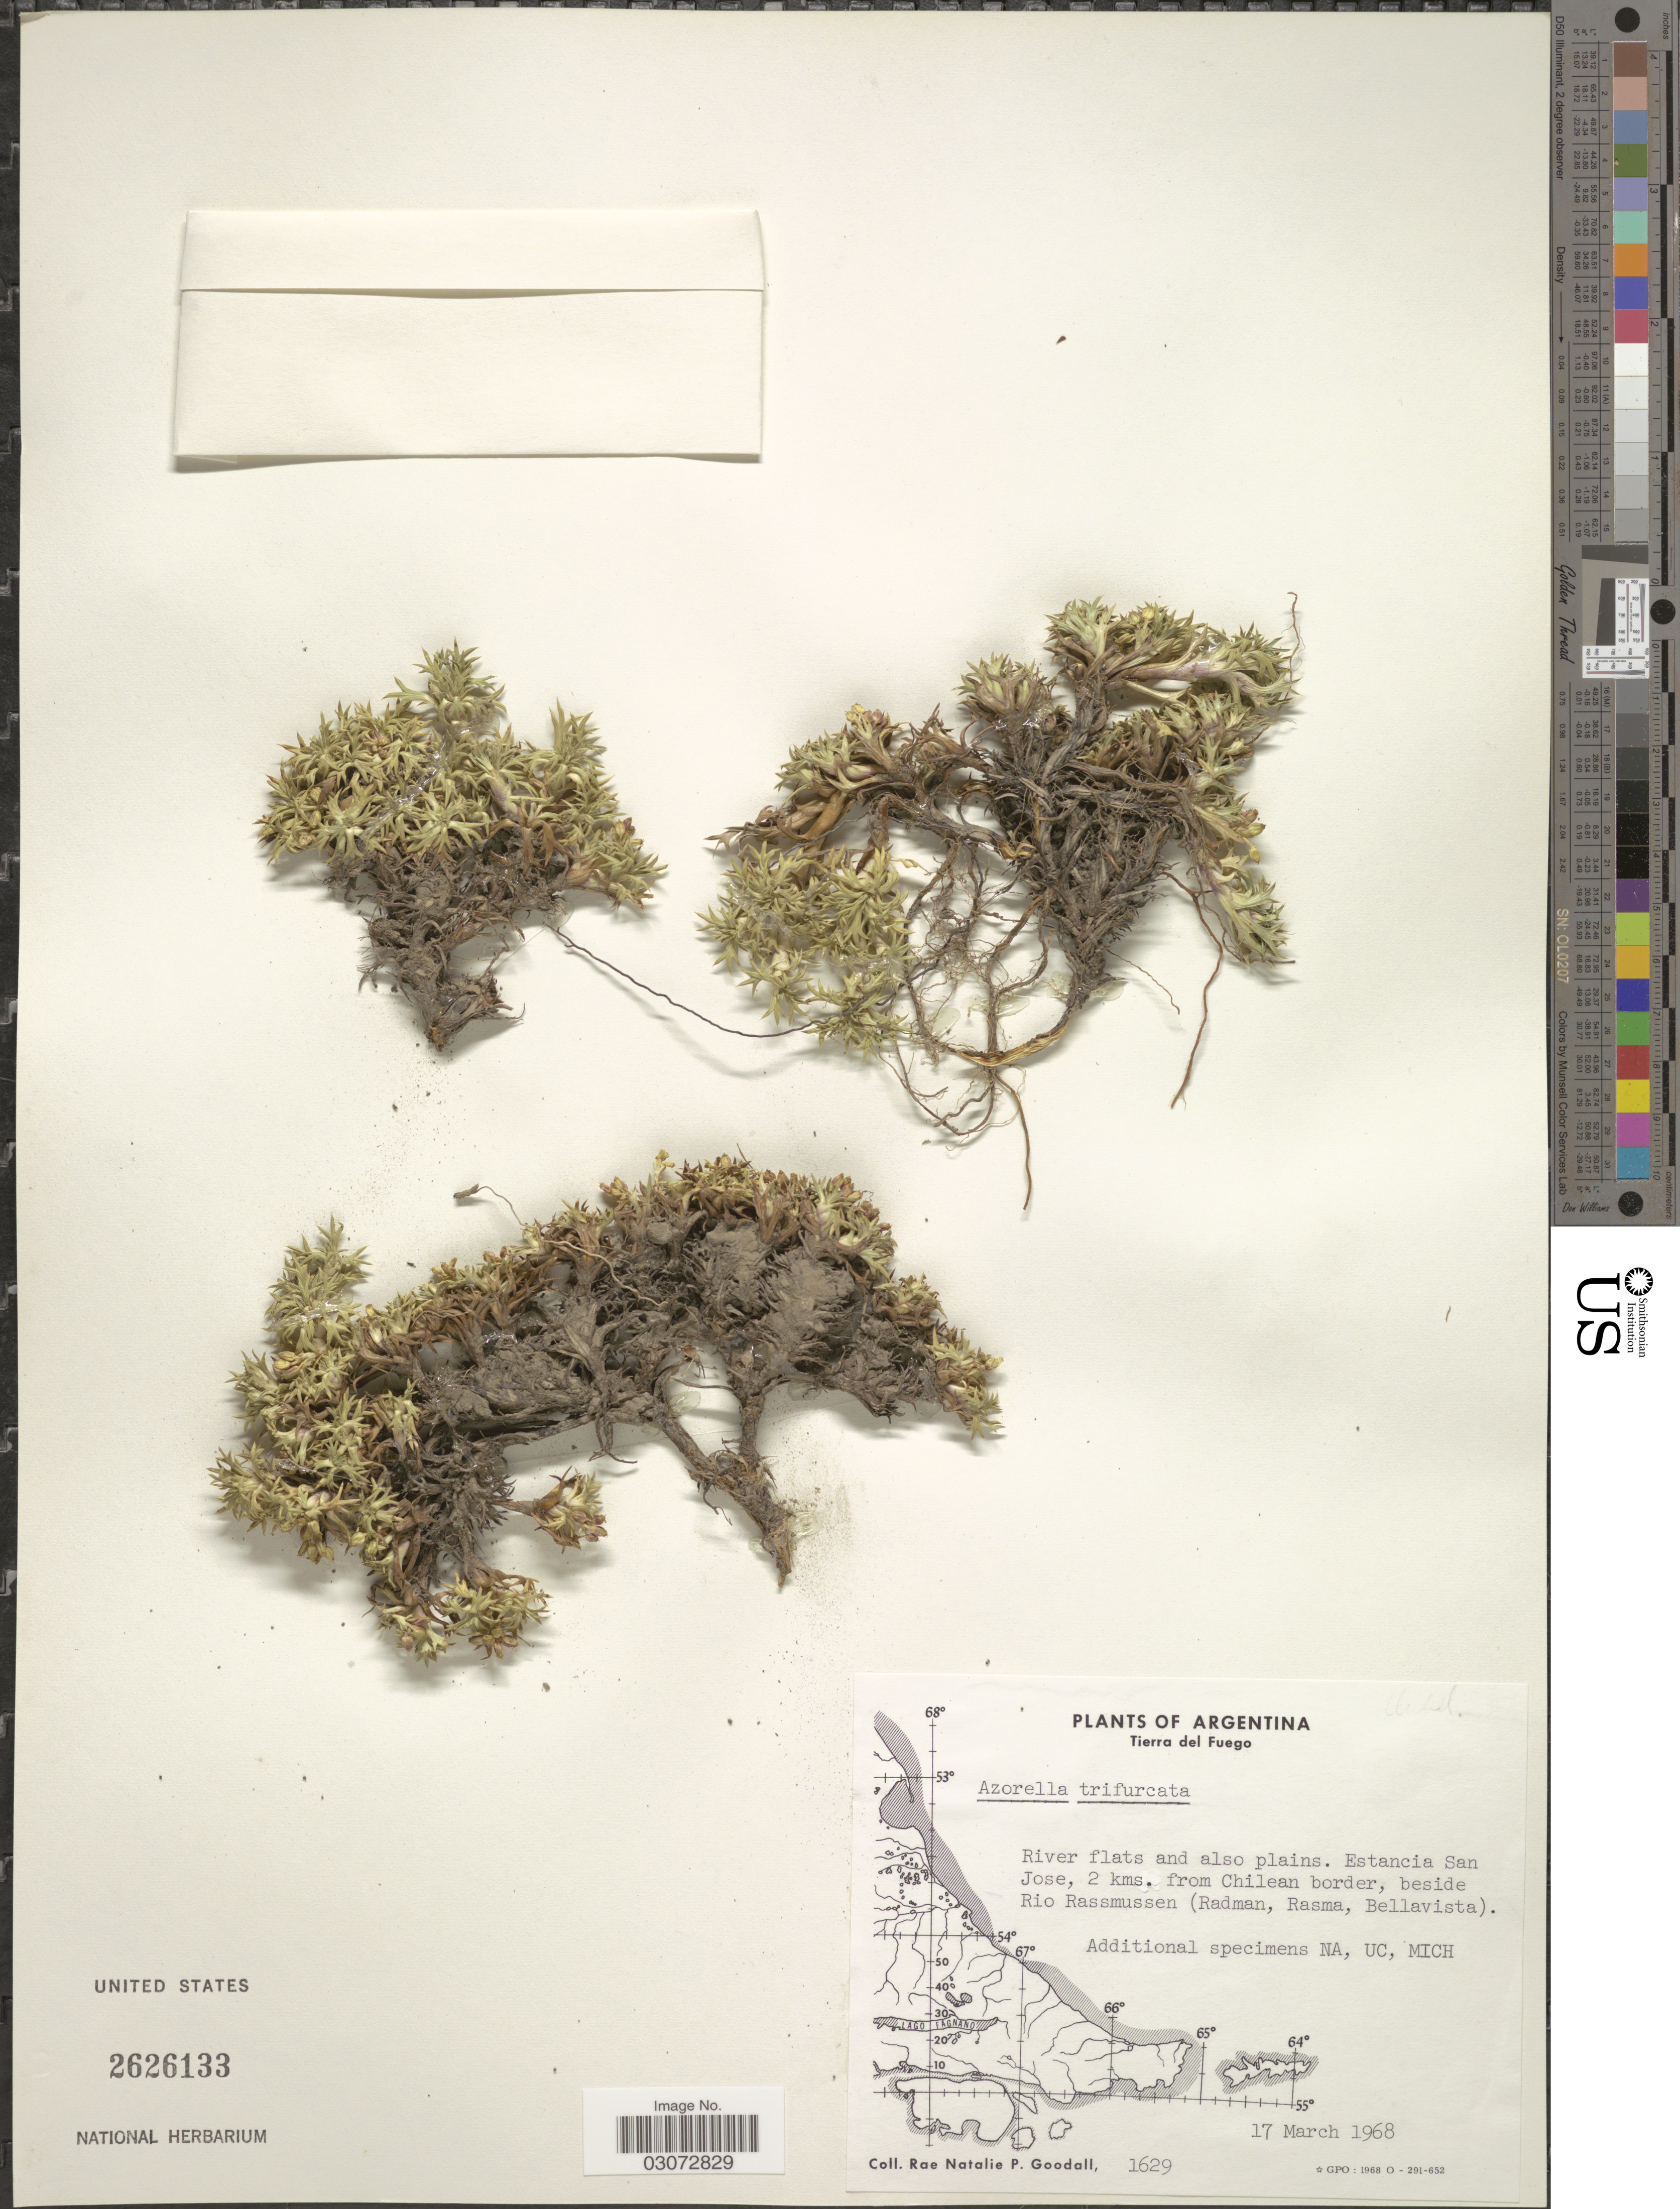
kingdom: Plantae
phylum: Tracheophyta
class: Magnoliopsida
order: Apiales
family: Apiaceae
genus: Azorella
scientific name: Azorella trifurcata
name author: (Gaertn.) Pers.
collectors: R. Goodall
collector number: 1629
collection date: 1968-03-17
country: Argentina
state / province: Tierra del Fuego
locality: River flats and also plains. Estancia San Jose, 2 kms. from Chilean border, beside Rio Rassmussen (Radman, Rasma, Bellavista).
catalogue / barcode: US 2626133